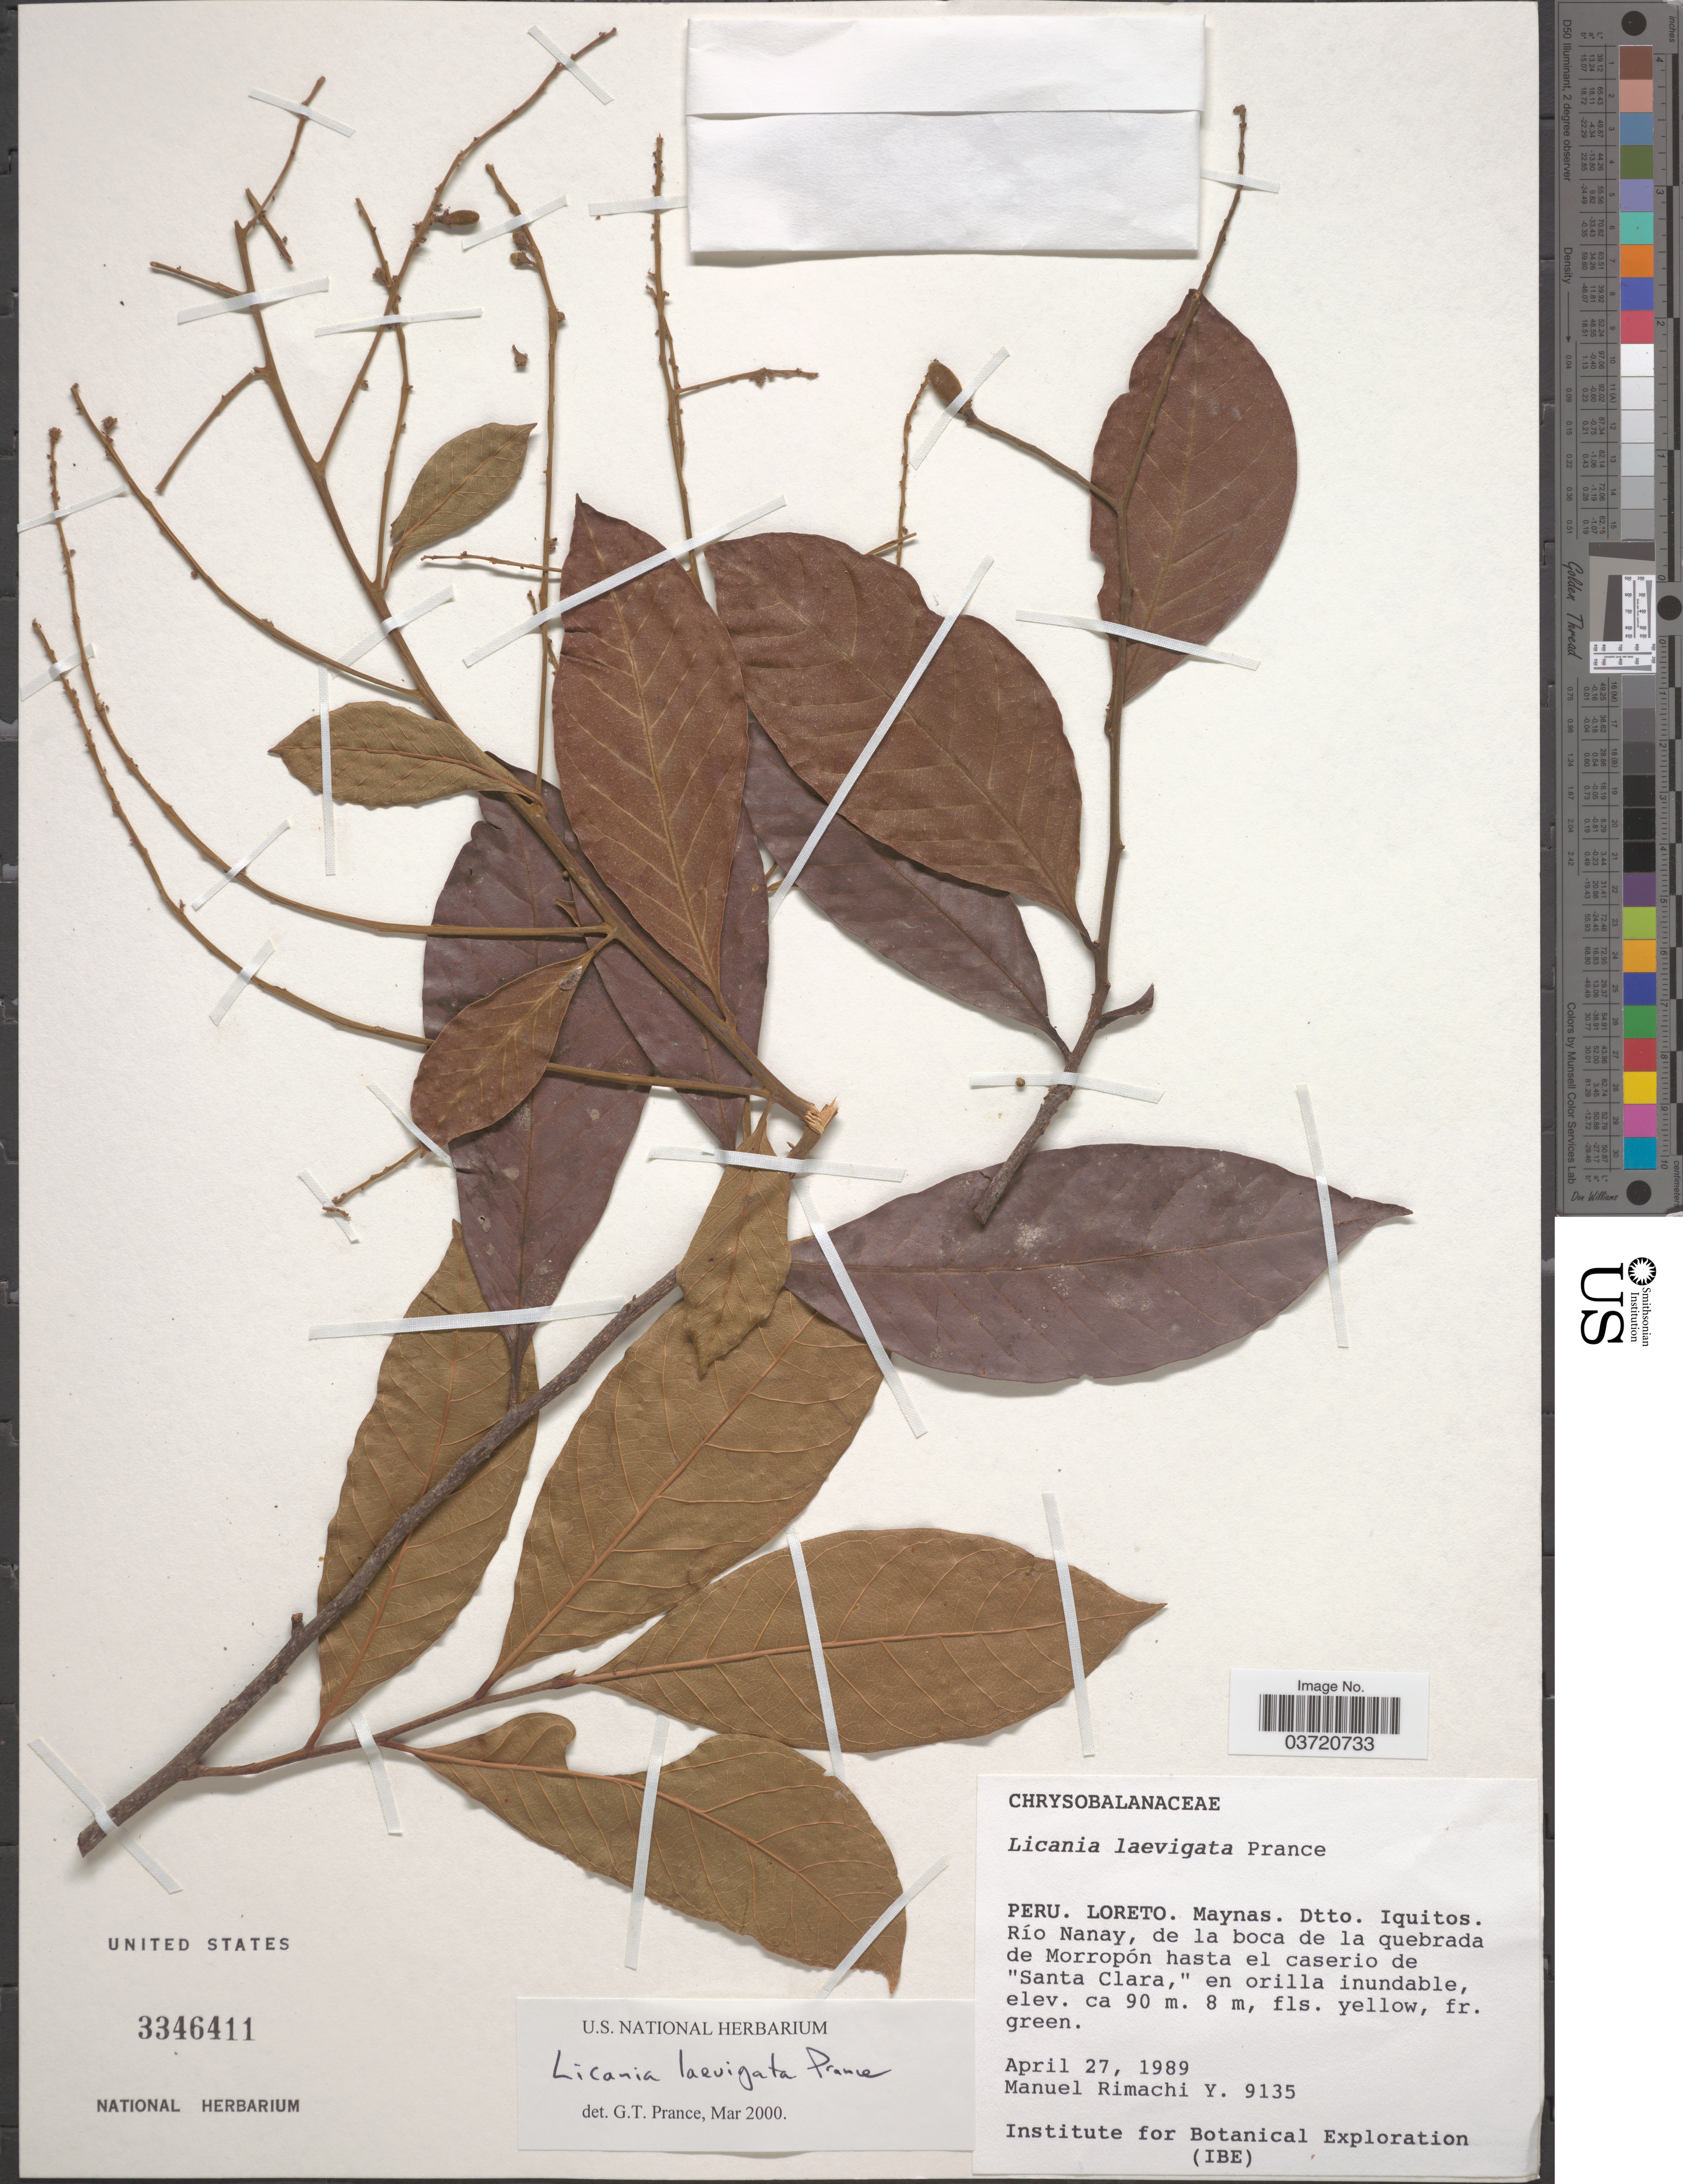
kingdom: Plantae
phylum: Tracheophyta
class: Magnoliopsida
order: Malpighiales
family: Chrysobalanaceae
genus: Hymenopus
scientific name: Hymenopus laevigatus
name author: (Prance) Sothers & Prance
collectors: M. Rimachi Y.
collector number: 9135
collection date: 1989-04-27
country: Peru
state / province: Loreto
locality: Maynas. Dtto. Iquitos. Río Nanay, de la boca de la quebrada de Morropón hasta el caserio de "Santa Clara".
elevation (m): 90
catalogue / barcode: US 3346411